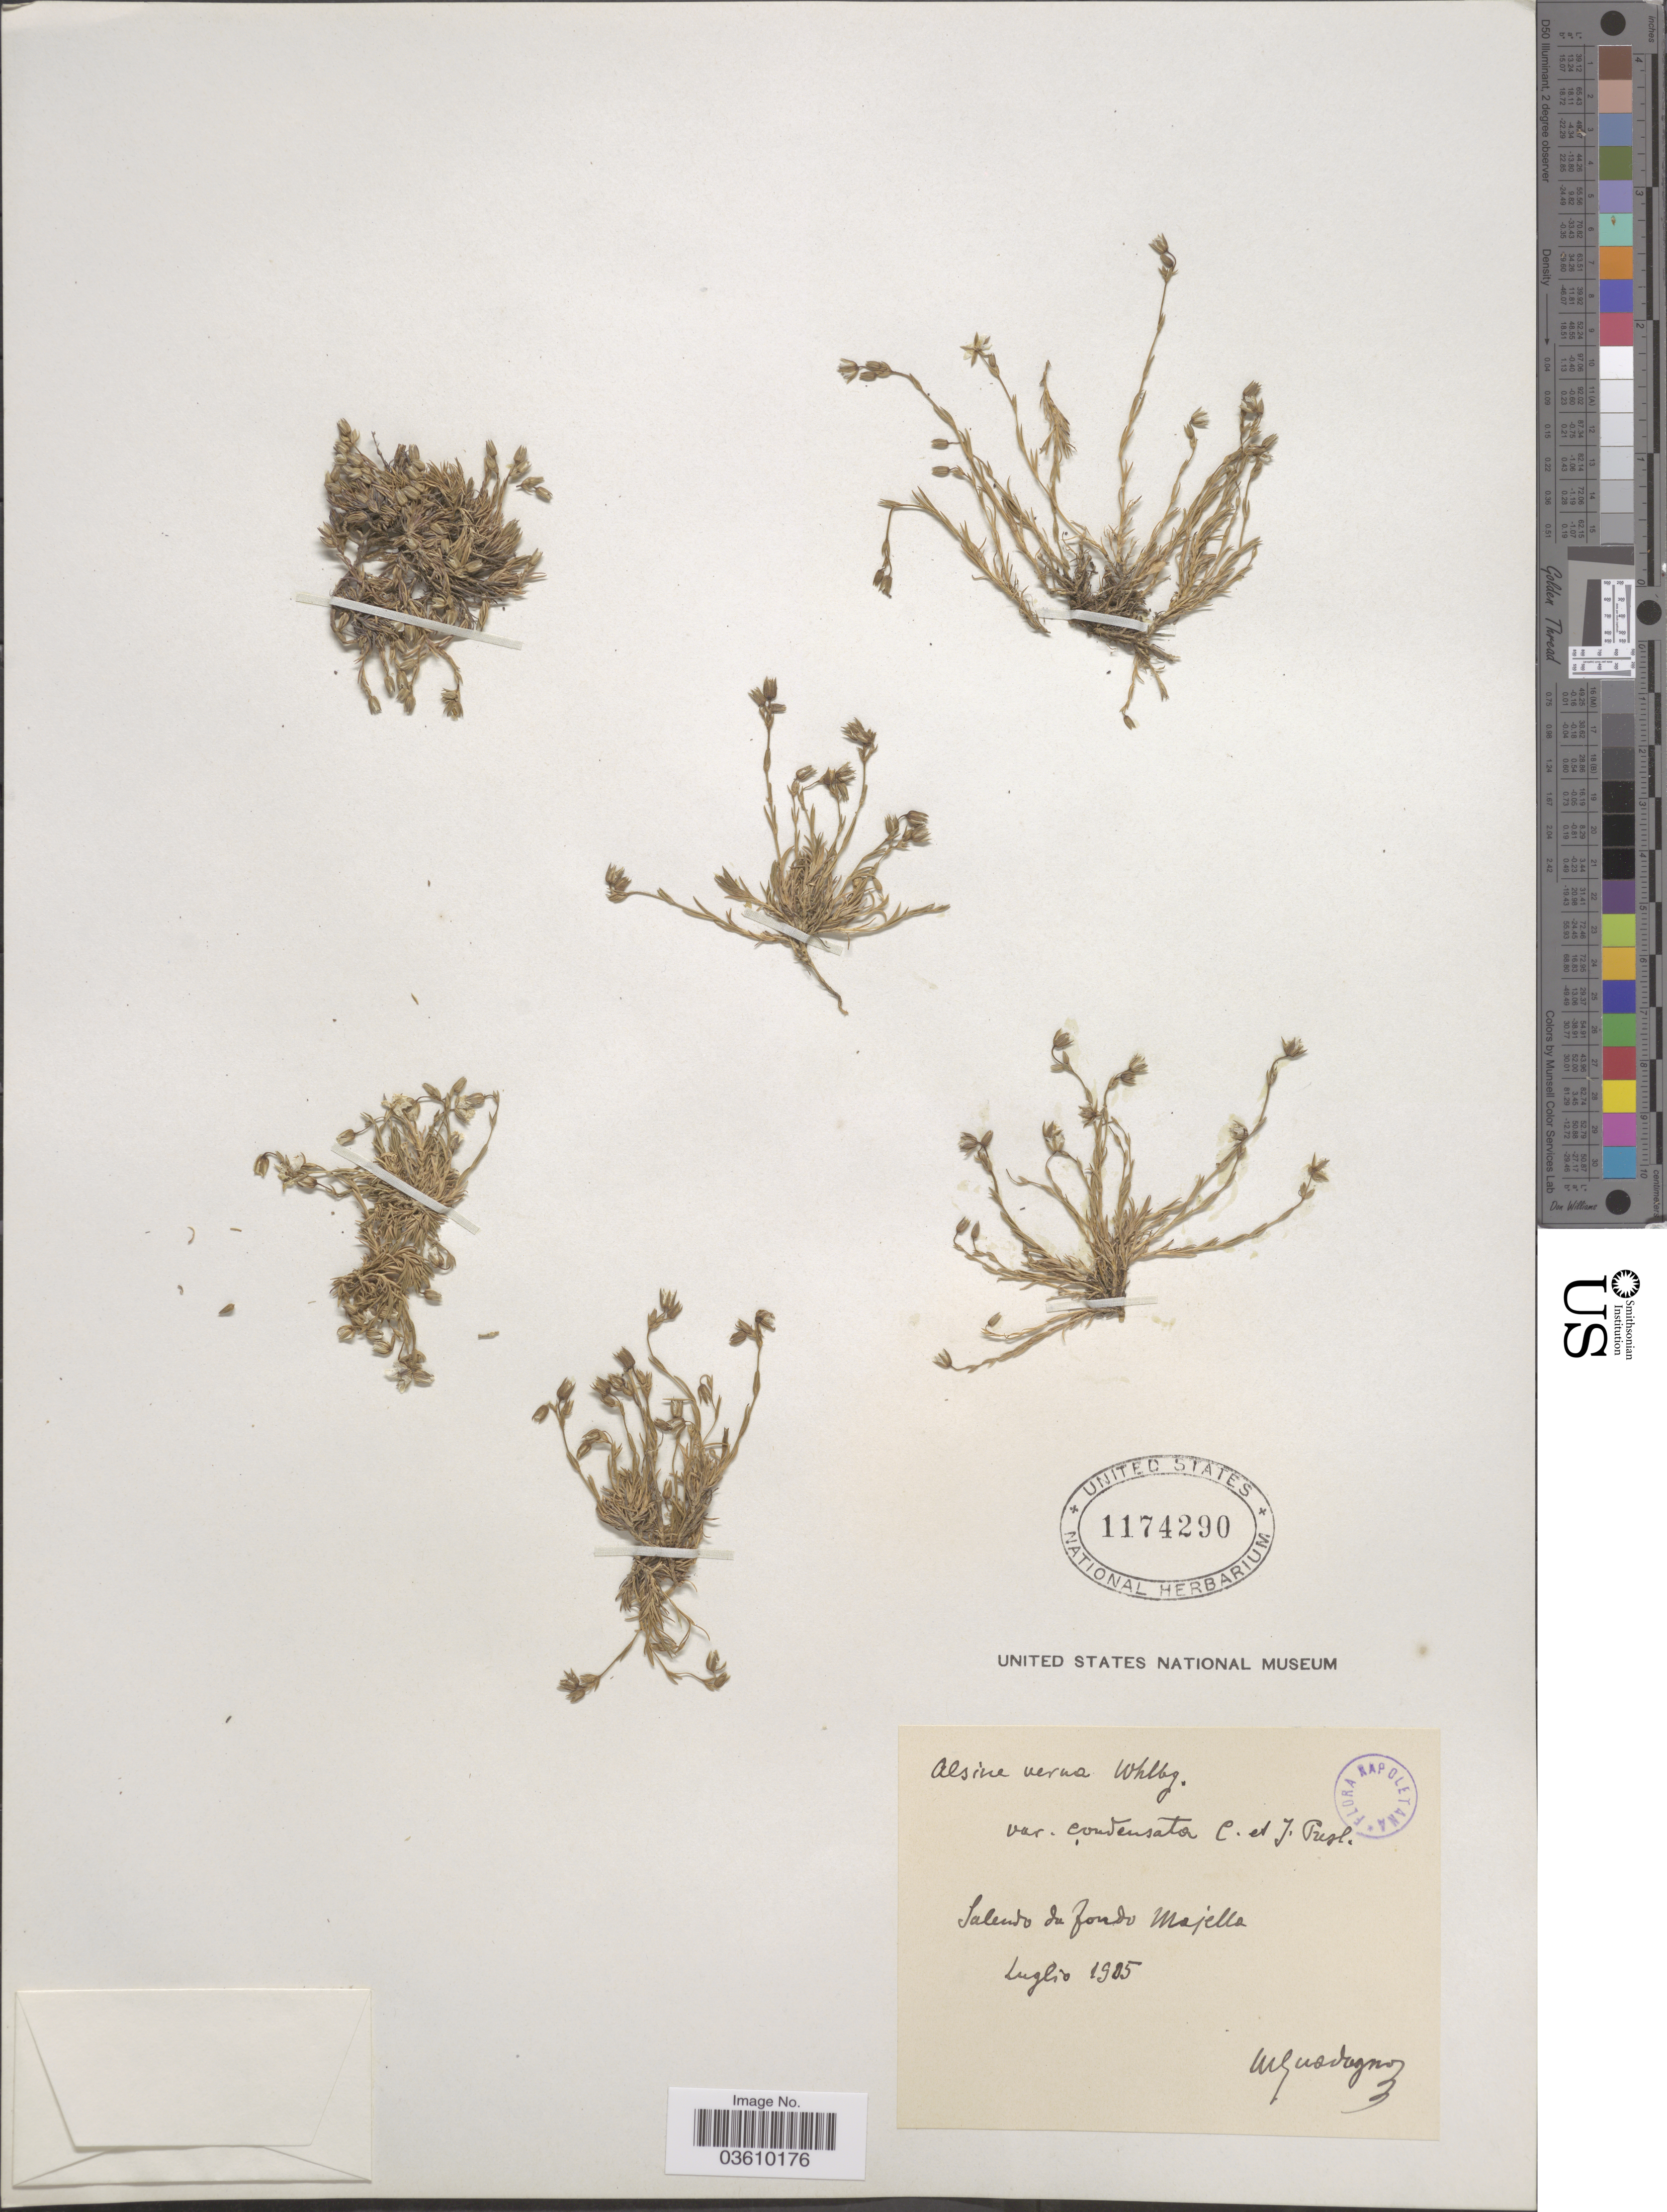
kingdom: Plantae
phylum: Tracheophyta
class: Magnoliopsida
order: Caryophyllales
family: Caryophyllaceae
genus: Stellaria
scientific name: Stellaria verna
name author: (L.) MacMill.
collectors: Urguadagnoz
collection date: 1905-07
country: Italy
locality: Salendo du fondo Majella.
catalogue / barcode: US 1174290